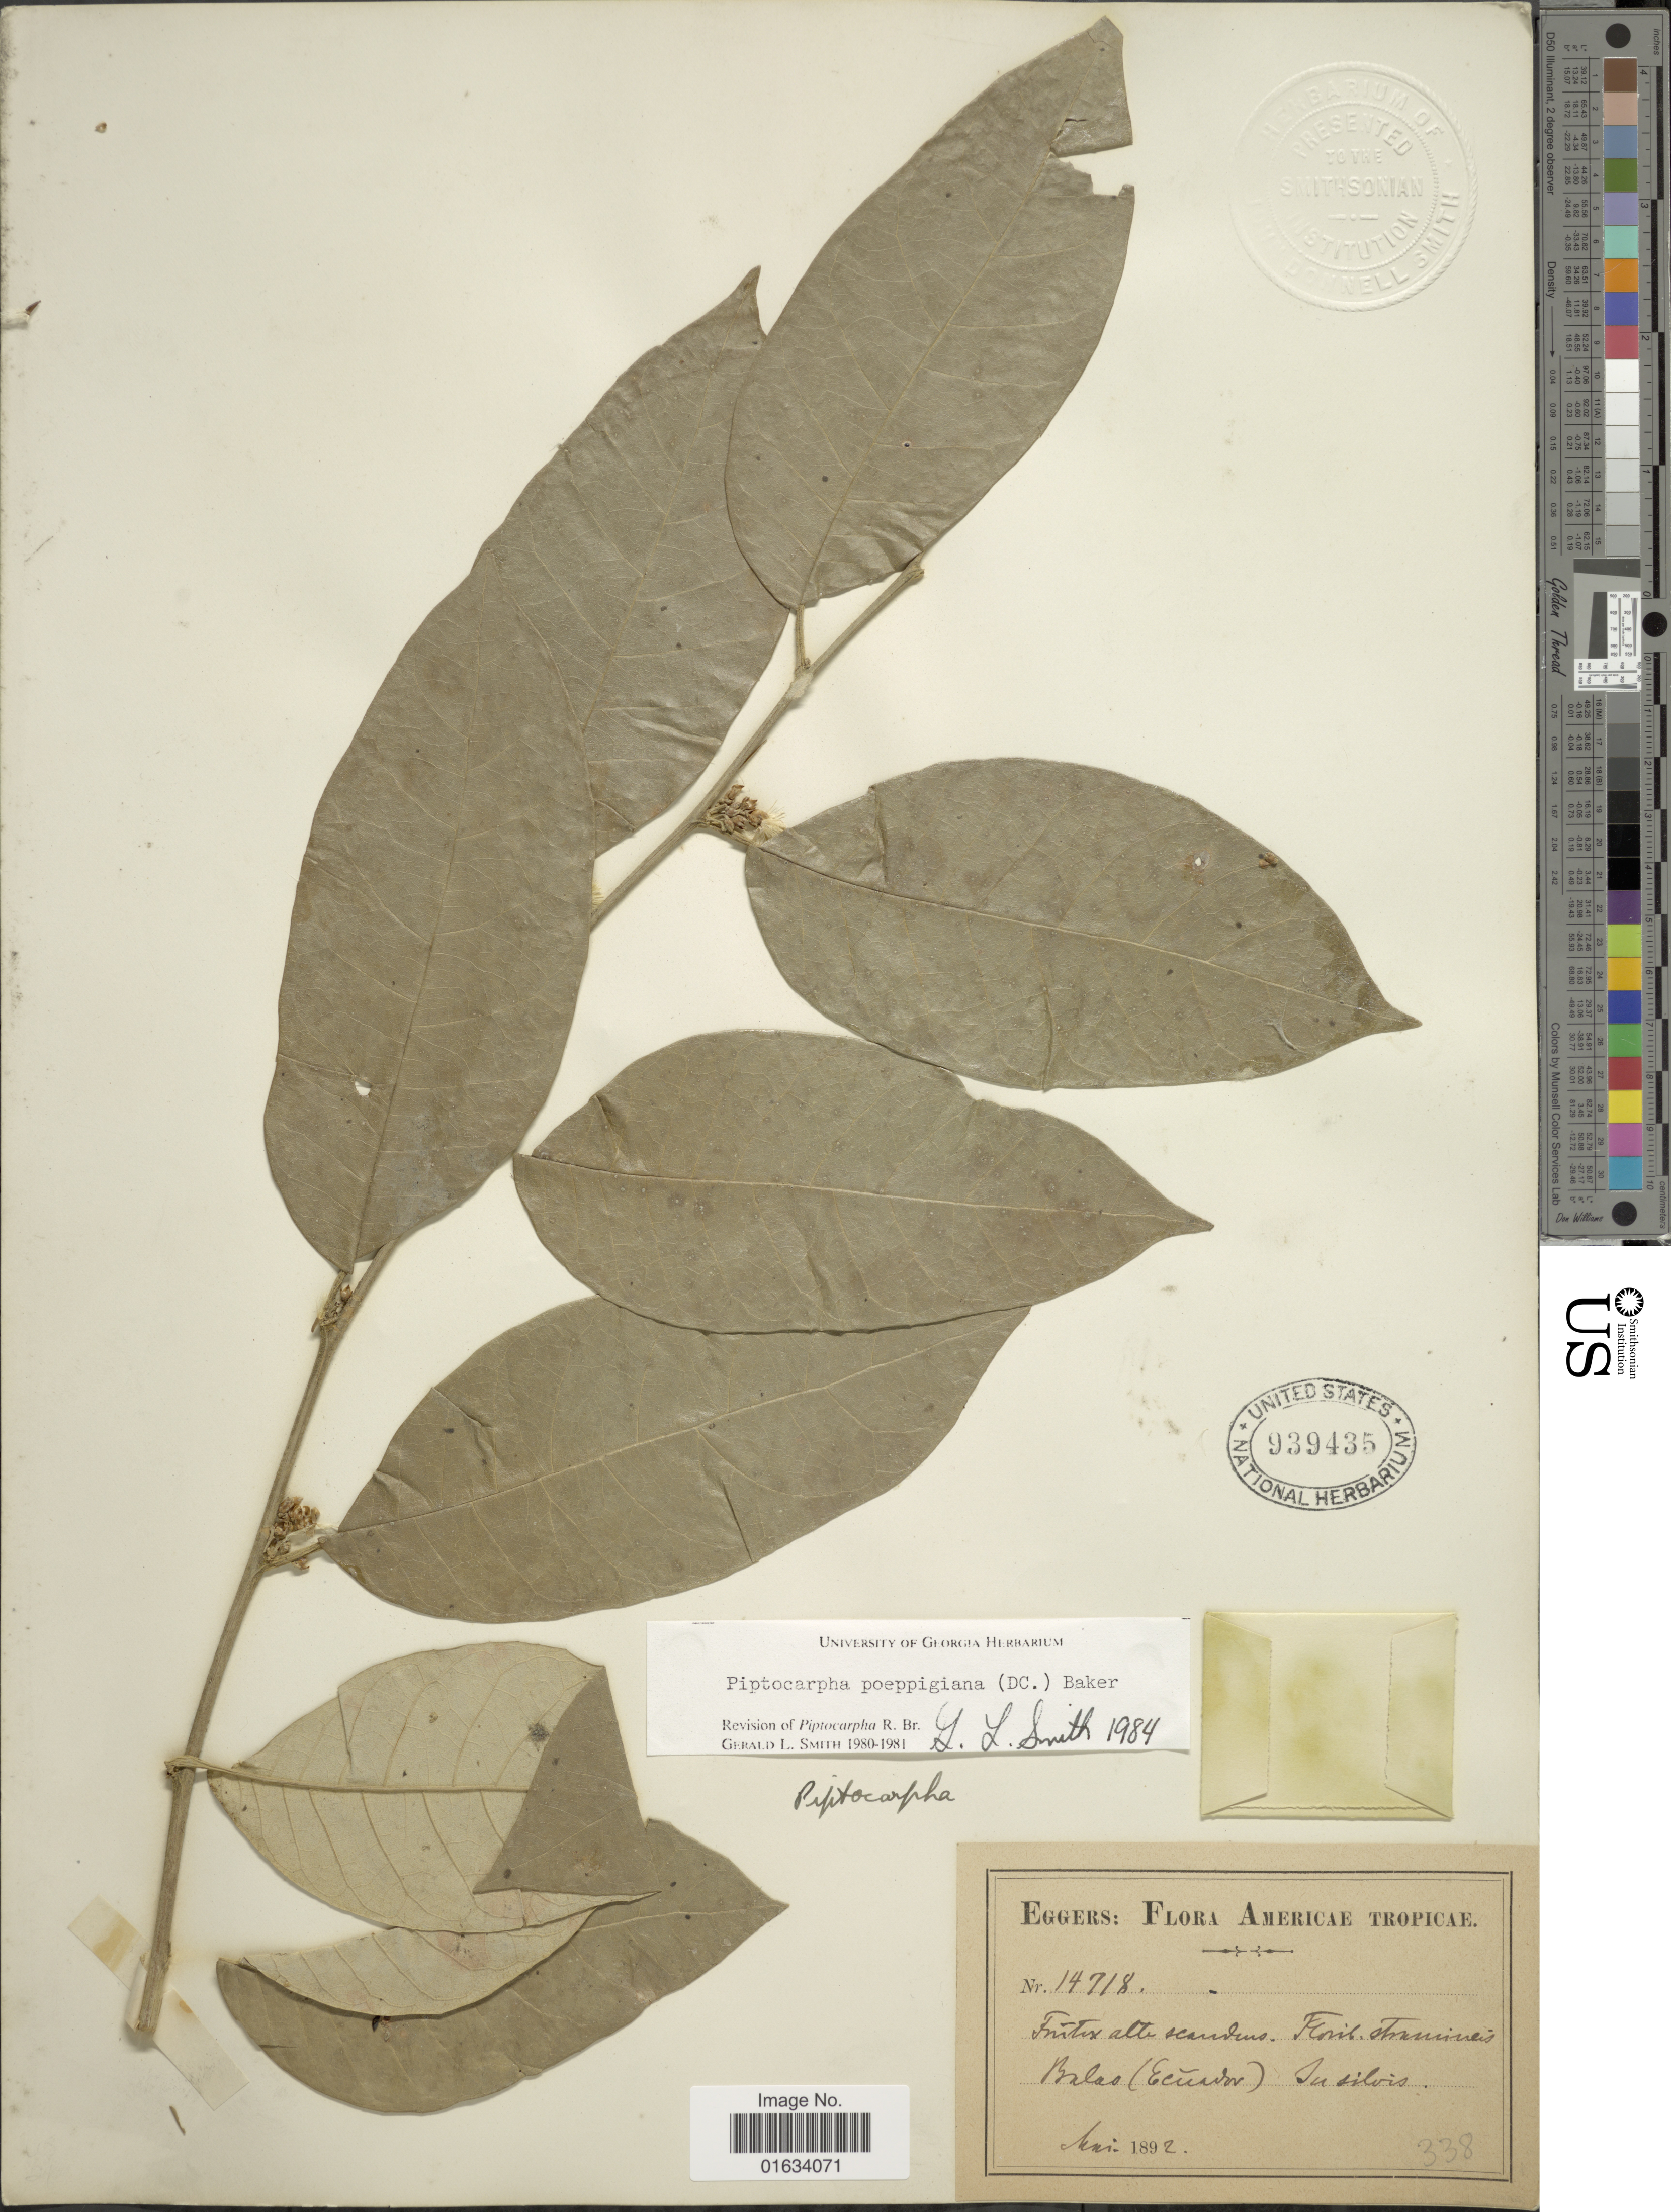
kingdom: Plantae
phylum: Tracheophyta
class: Magnoliopsida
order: Asterales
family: Asteraceae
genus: Piptocarpha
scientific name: Piptocarpha poeppigiana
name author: (DC.) Baker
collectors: -. Eggers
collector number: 14718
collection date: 1892-01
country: Ecuador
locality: Balao (Ecuador). In silvis.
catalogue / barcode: US 939435